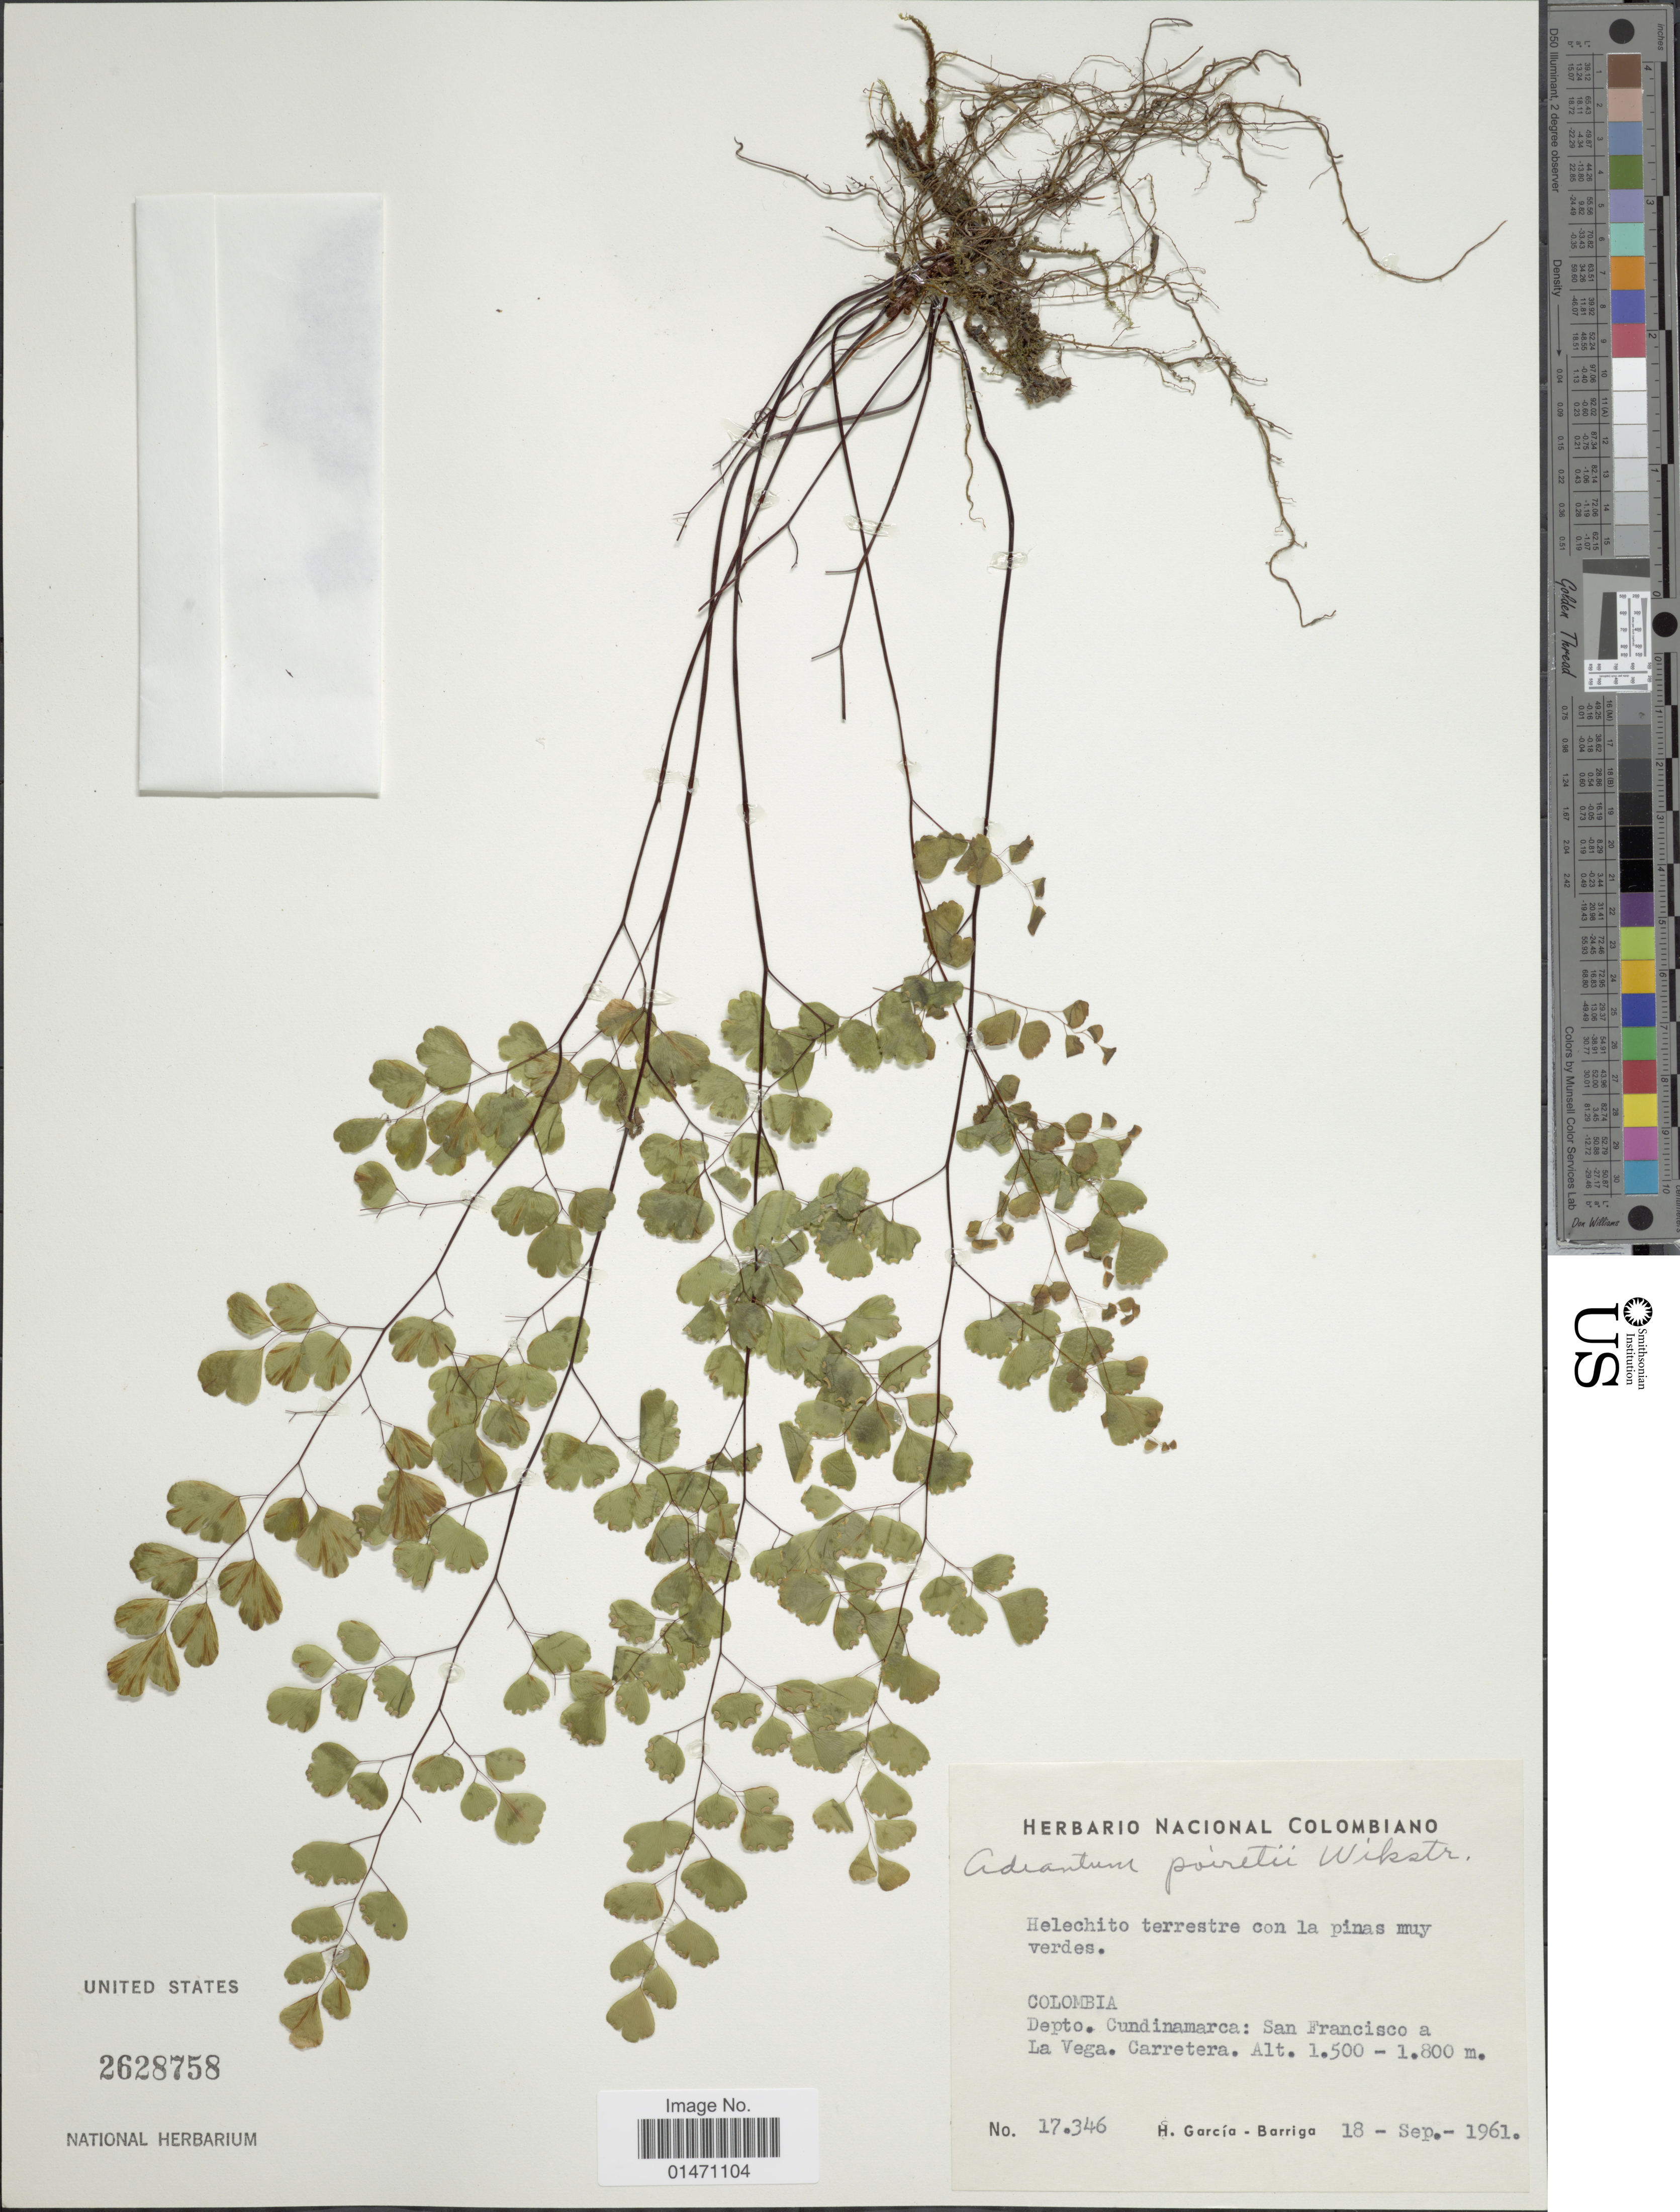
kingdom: Plantae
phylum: Tracheophyta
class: Polypodiopsida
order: Polypodiales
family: Pteridaceae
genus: Adiantum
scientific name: Adiantum poiretii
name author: Wikstr.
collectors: H. García Barriga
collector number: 17346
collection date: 1961-09-18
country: Colombia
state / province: Cundinamarca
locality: Colombia, Depto. Cundinamarca: San Francisco a La Vega,Carretera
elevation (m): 1500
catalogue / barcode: US 2628758